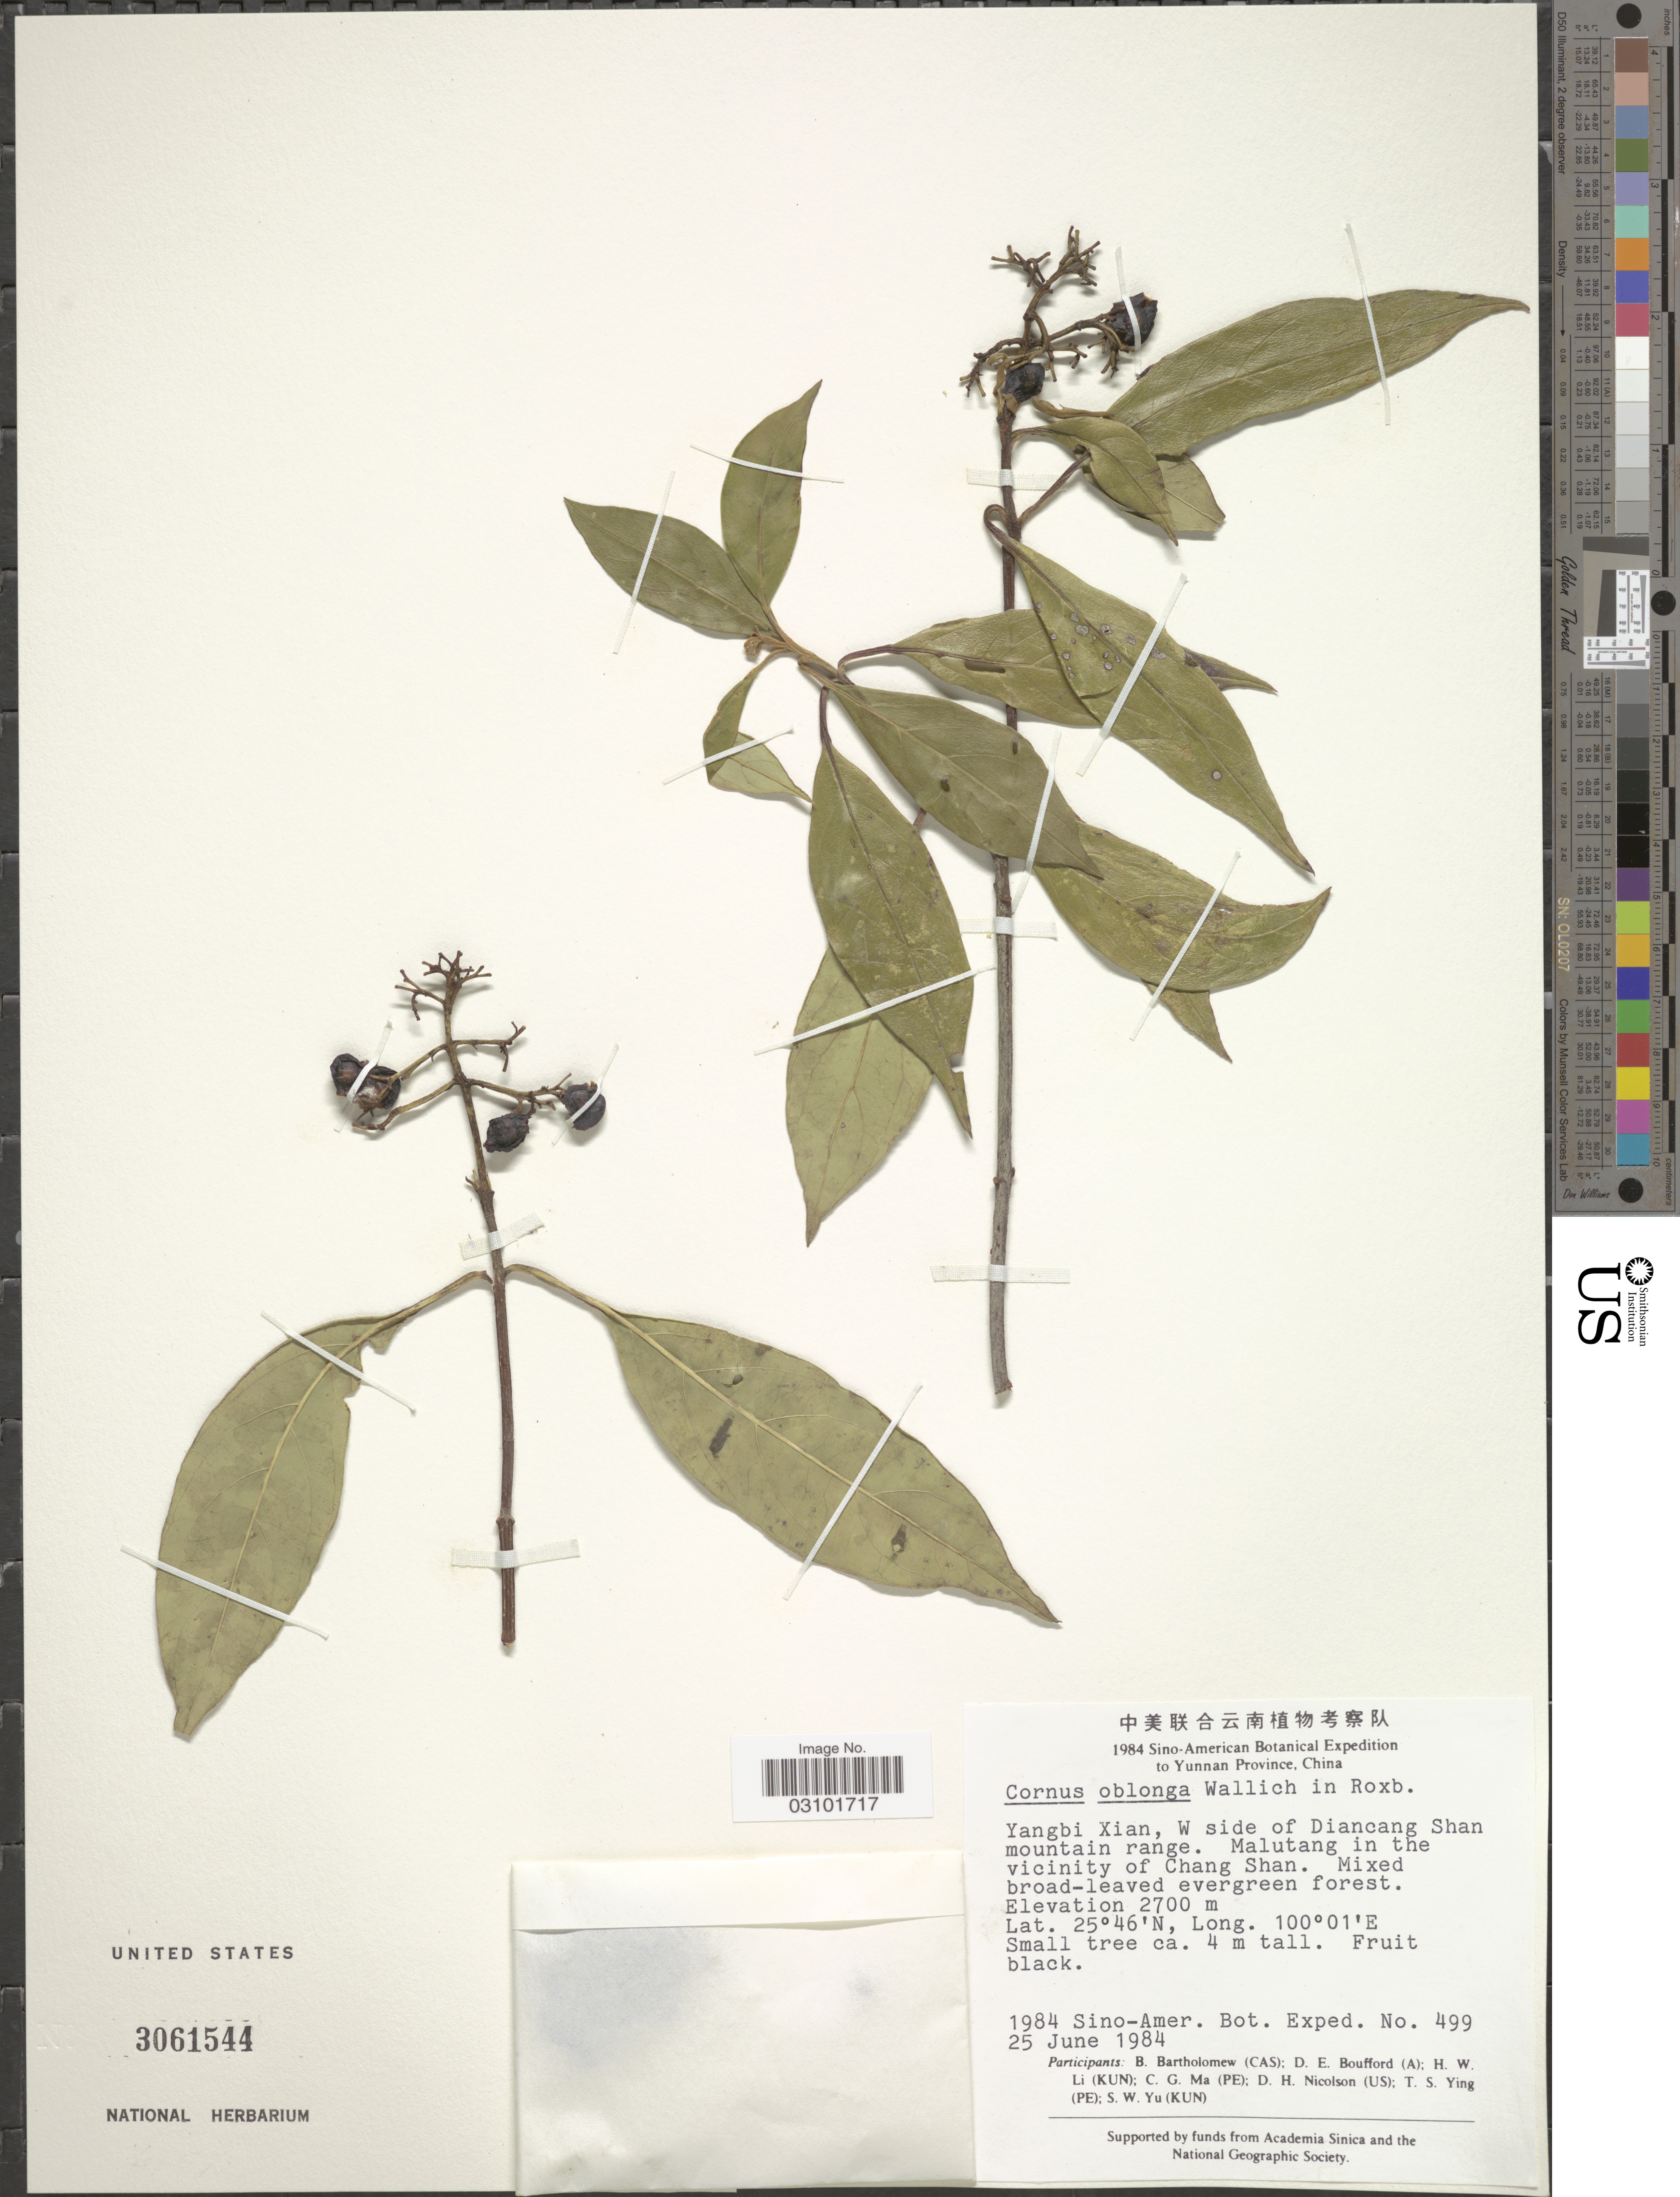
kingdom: Plantae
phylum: Tracheophyta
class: Magnoliopsida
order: Cornales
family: Cornaceae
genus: Cornus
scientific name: Cornus oblonga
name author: Wall.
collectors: B. Bartholomew, D. E. Boufford, H. W. Li, C. Ma & et al.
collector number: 499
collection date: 1984-06-25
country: China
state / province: Yunnan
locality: Yunnan Province. Yangbi Xian, W side of Diancang Shan mountain range. Malutang in the vicinity of Chang Shan.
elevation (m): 2700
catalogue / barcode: US 3061544